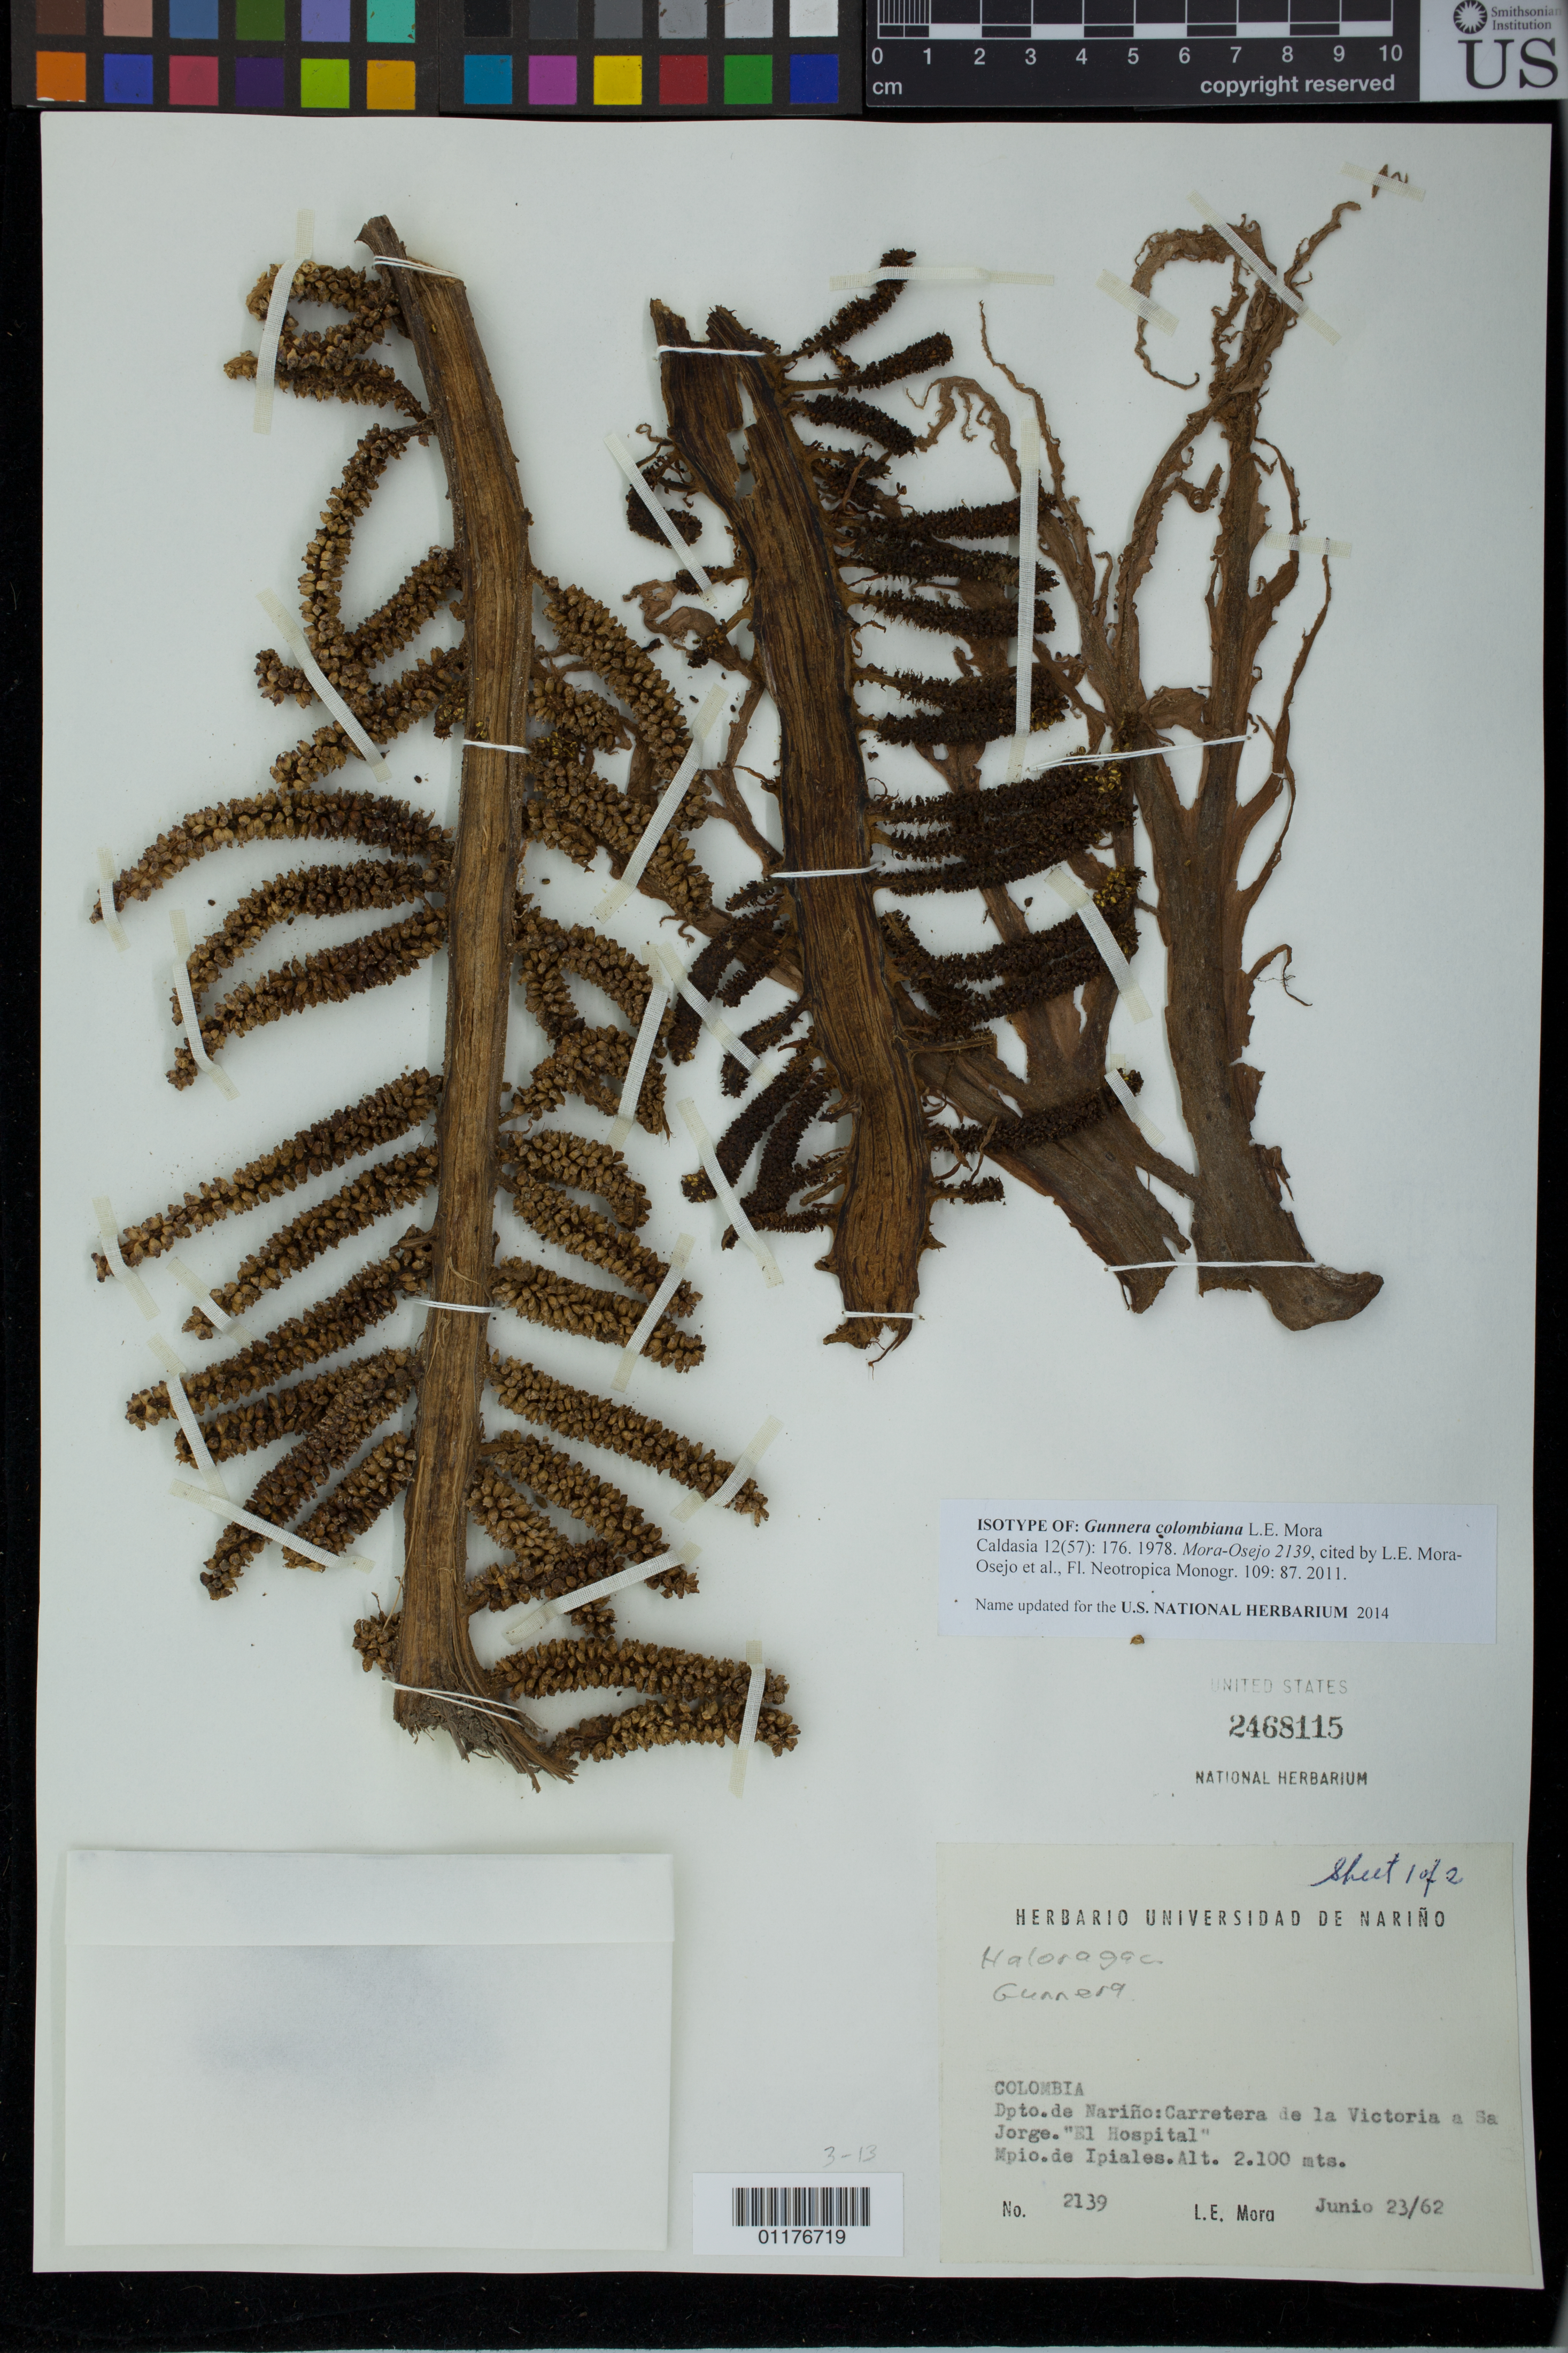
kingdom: Plantae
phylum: Tracheophyta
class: Magnoliopsida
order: Gunnerales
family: Gunneraceae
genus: Gunnera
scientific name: Gunnera colombiana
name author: L.E. Mora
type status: Isotype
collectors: L. E. Mora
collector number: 2159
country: Colombia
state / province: Nariño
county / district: Ipiales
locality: Dept. de Nariño: Carretera de la Victoria a San Jorge, "El Hospital", Mpio. Ipiales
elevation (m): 2100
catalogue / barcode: US 2468115